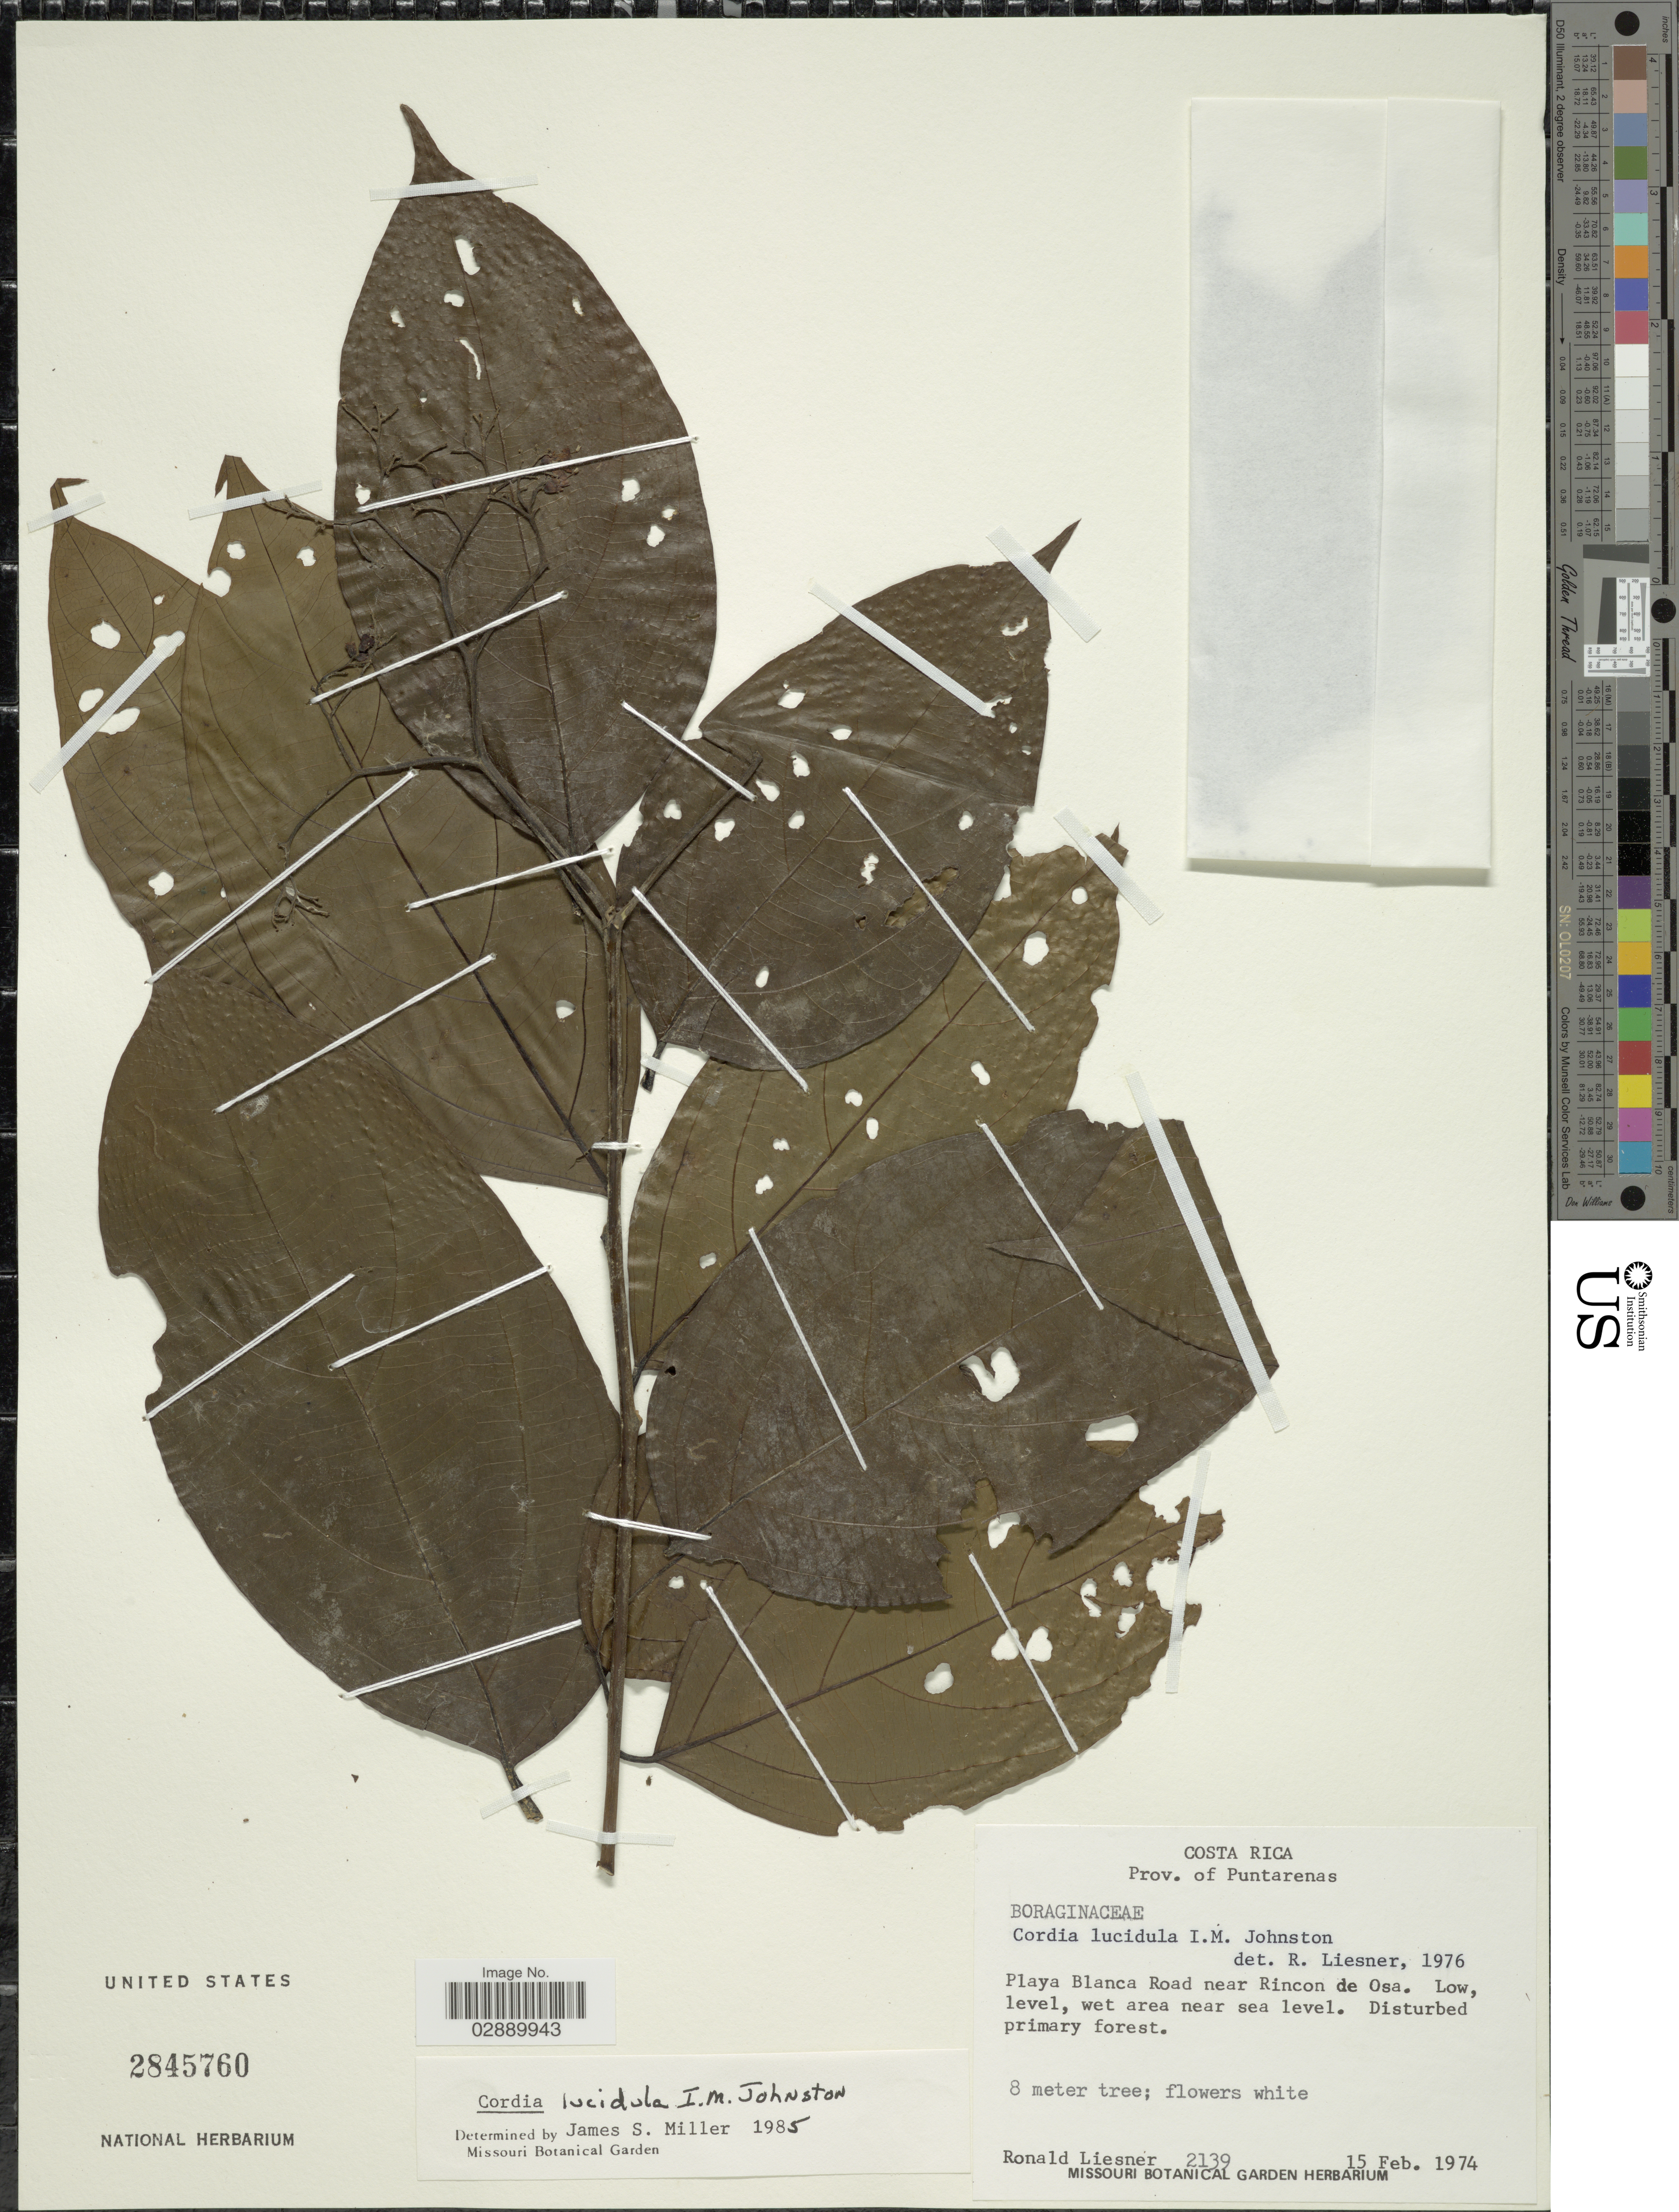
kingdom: Plantae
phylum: Tracheophyta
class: Magnoliopsida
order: Boraginales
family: Cordiaceae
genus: Cordia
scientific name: Cordia lucidula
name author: I.M. Johnst.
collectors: R. L. Liesner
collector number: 2139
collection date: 1974-02-15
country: Costa Rica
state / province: Puntarenas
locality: Prov. of Puntarenas. Playa Blanca Road near Rincon de Osa.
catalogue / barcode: US 2845760